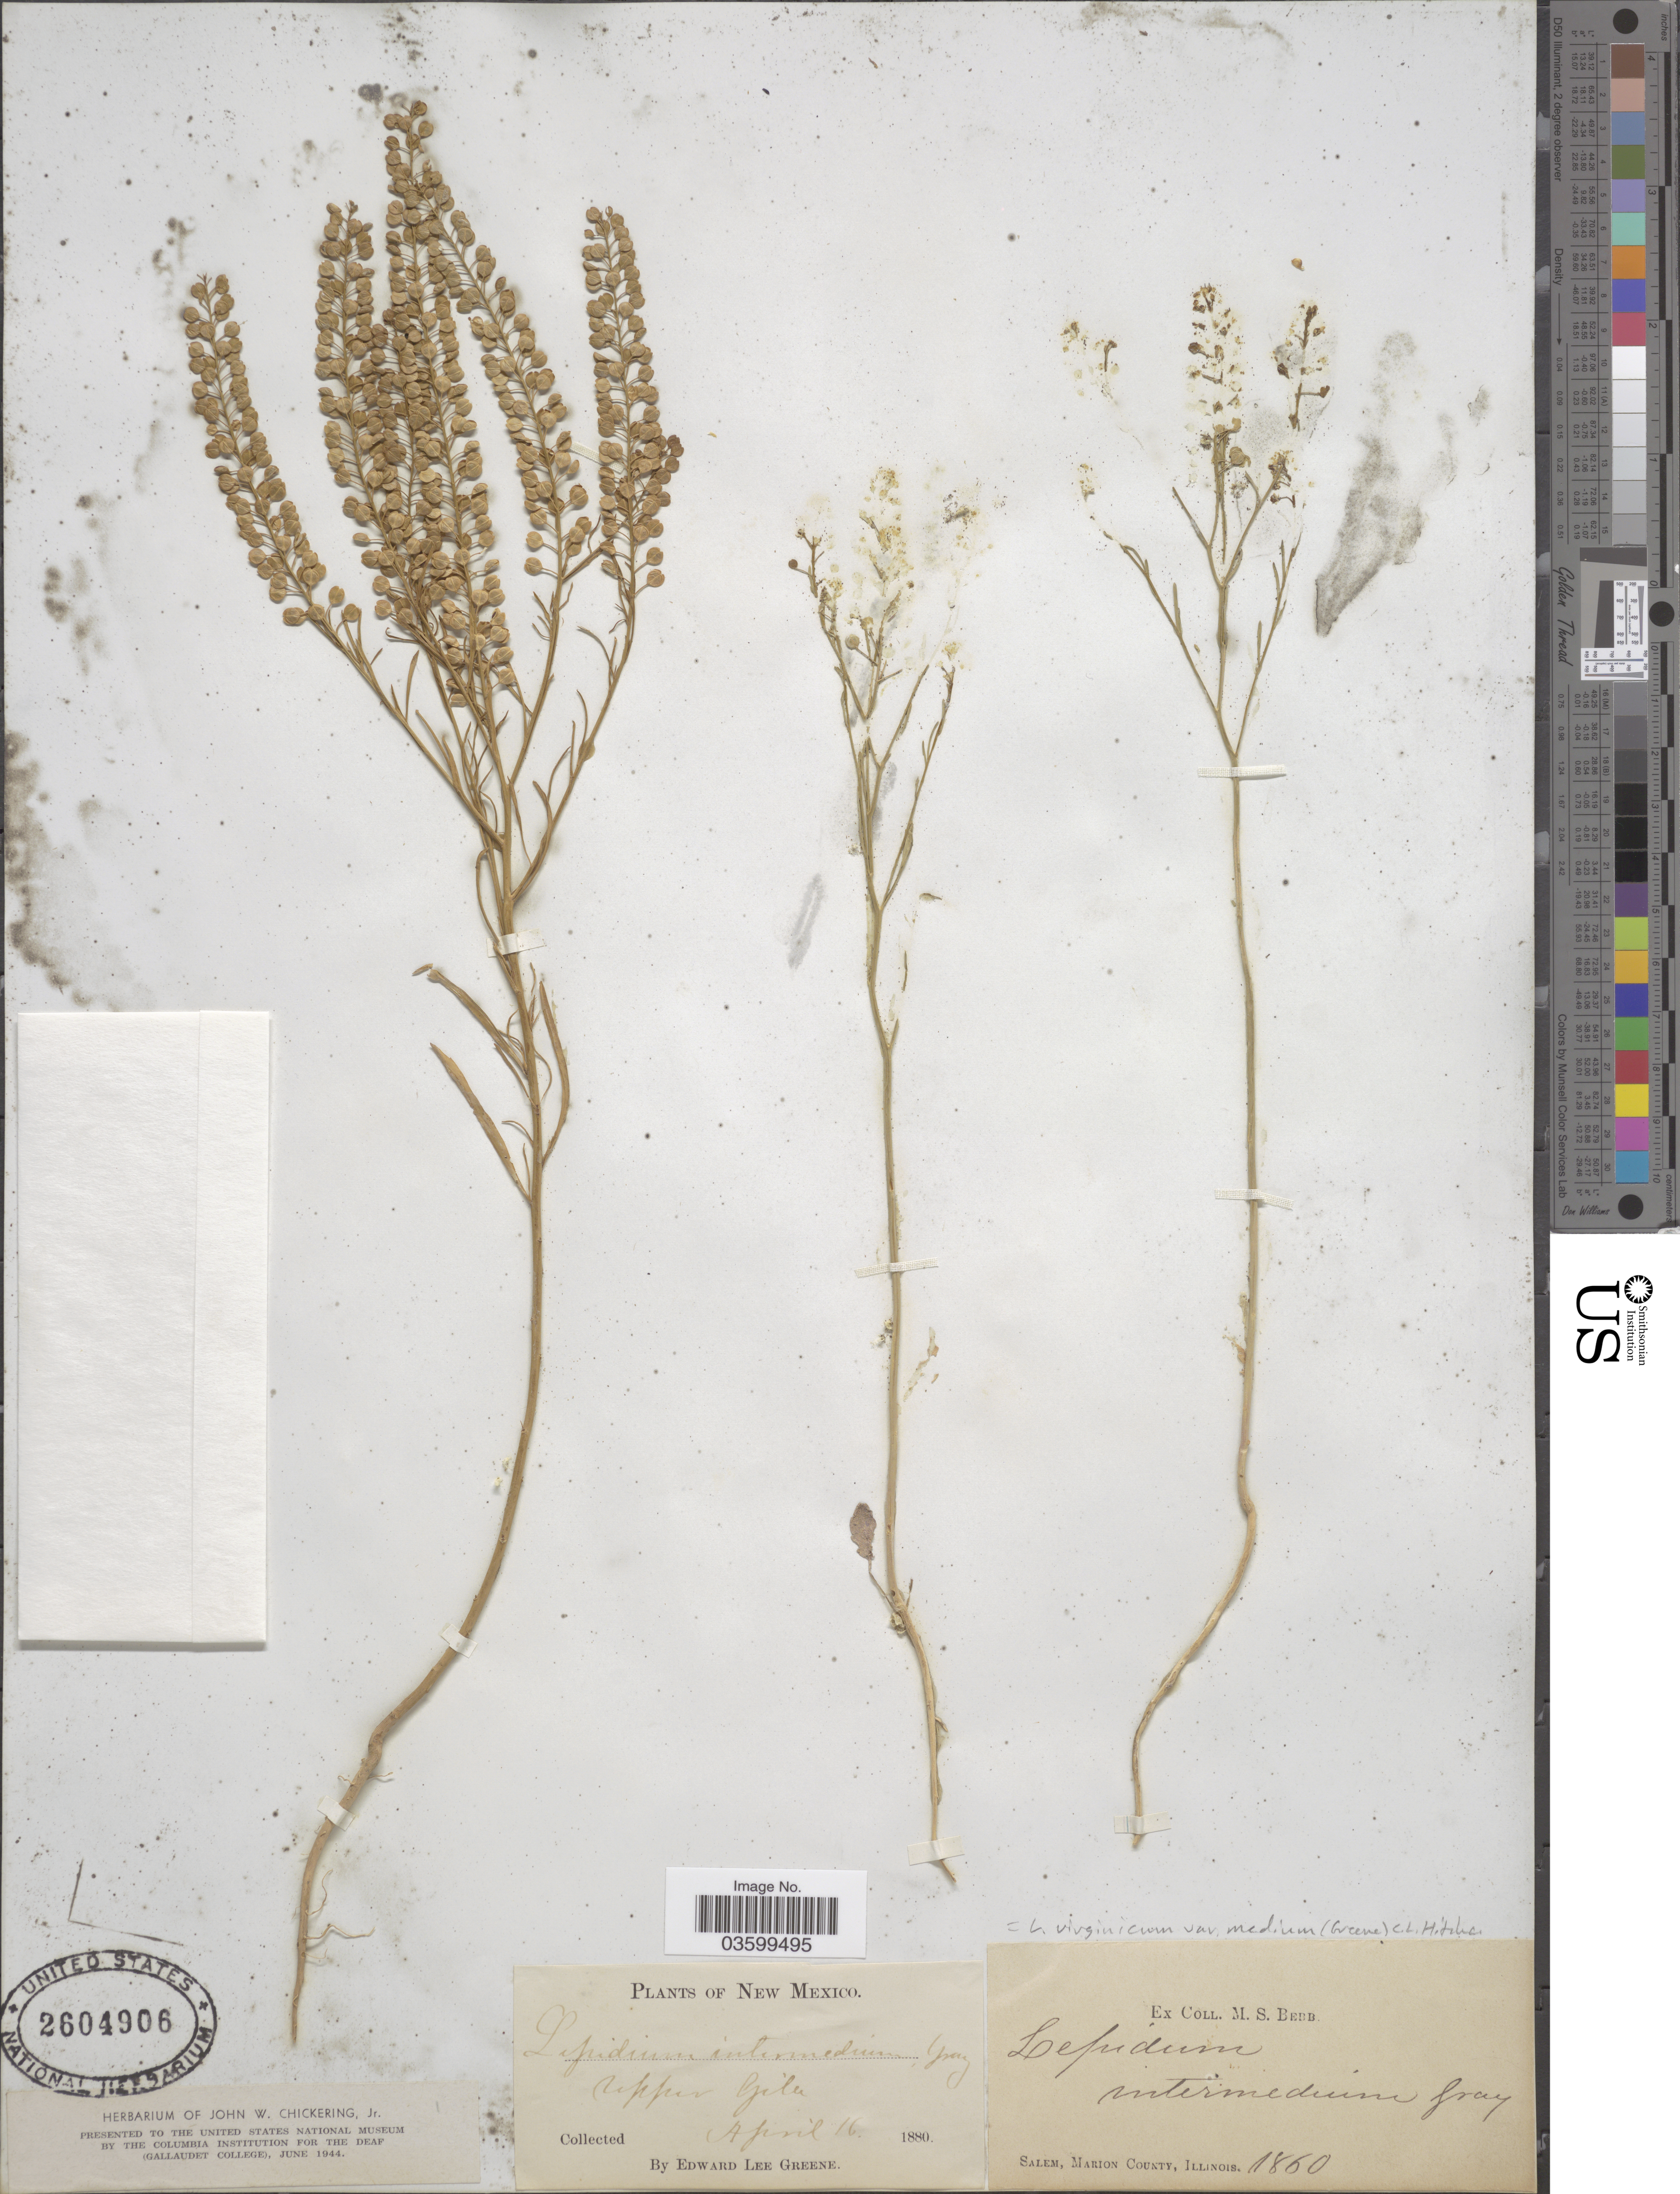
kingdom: Plantae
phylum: Tracheophyta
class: Magnoliopsida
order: Brassicales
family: Brassicaceae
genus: Lepidium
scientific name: Lepidium virginicum var. medium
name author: (Greene) C.L. Hitchc.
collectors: ex Herb. M. S. Bebb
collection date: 1860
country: United States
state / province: Illinois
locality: Salem, Marion County.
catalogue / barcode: US 2604906-2